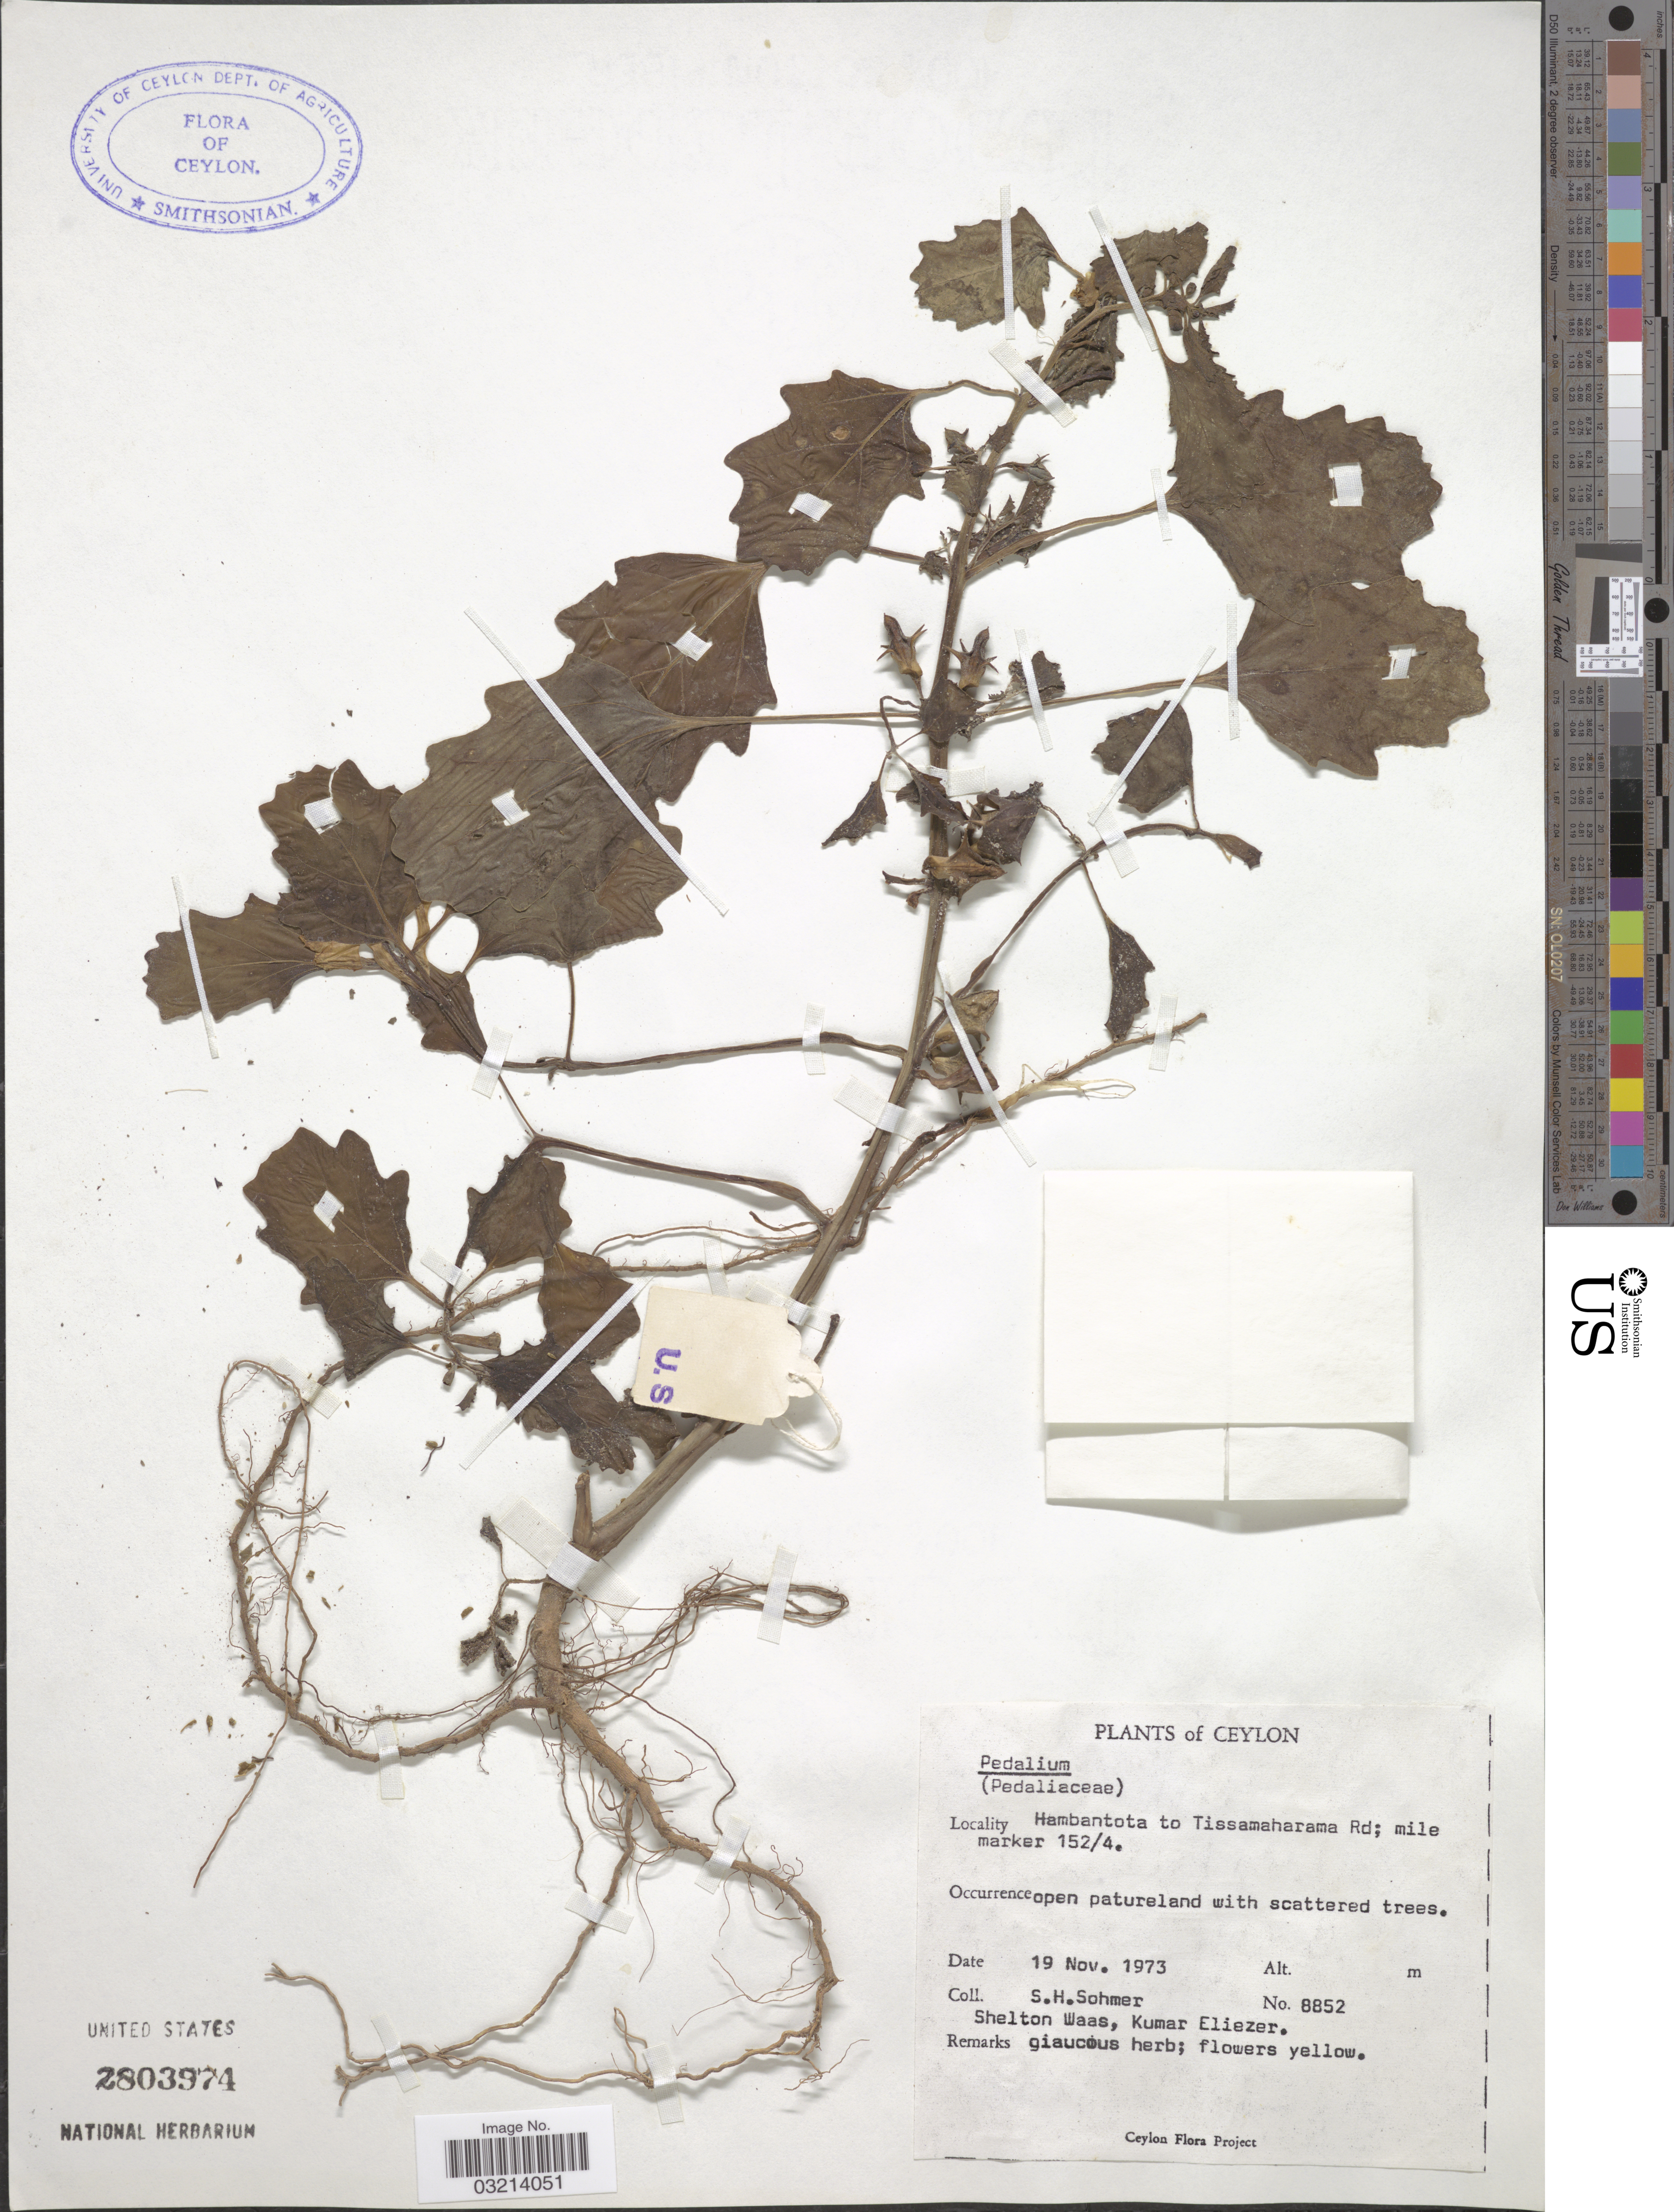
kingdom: Plantae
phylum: Tracheophyta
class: Magnoliopsida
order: Lamiales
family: Pedaliaceae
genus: Pedalium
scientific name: Pedalium murex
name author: L.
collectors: S. H. Sohmer, S. Waas & K. Eliezer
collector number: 8852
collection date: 1973-11-19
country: Sri Lanka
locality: Ceylon. Humbantota to Tissamaharama Rd; mile marker 152/4.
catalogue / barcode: US 2803974